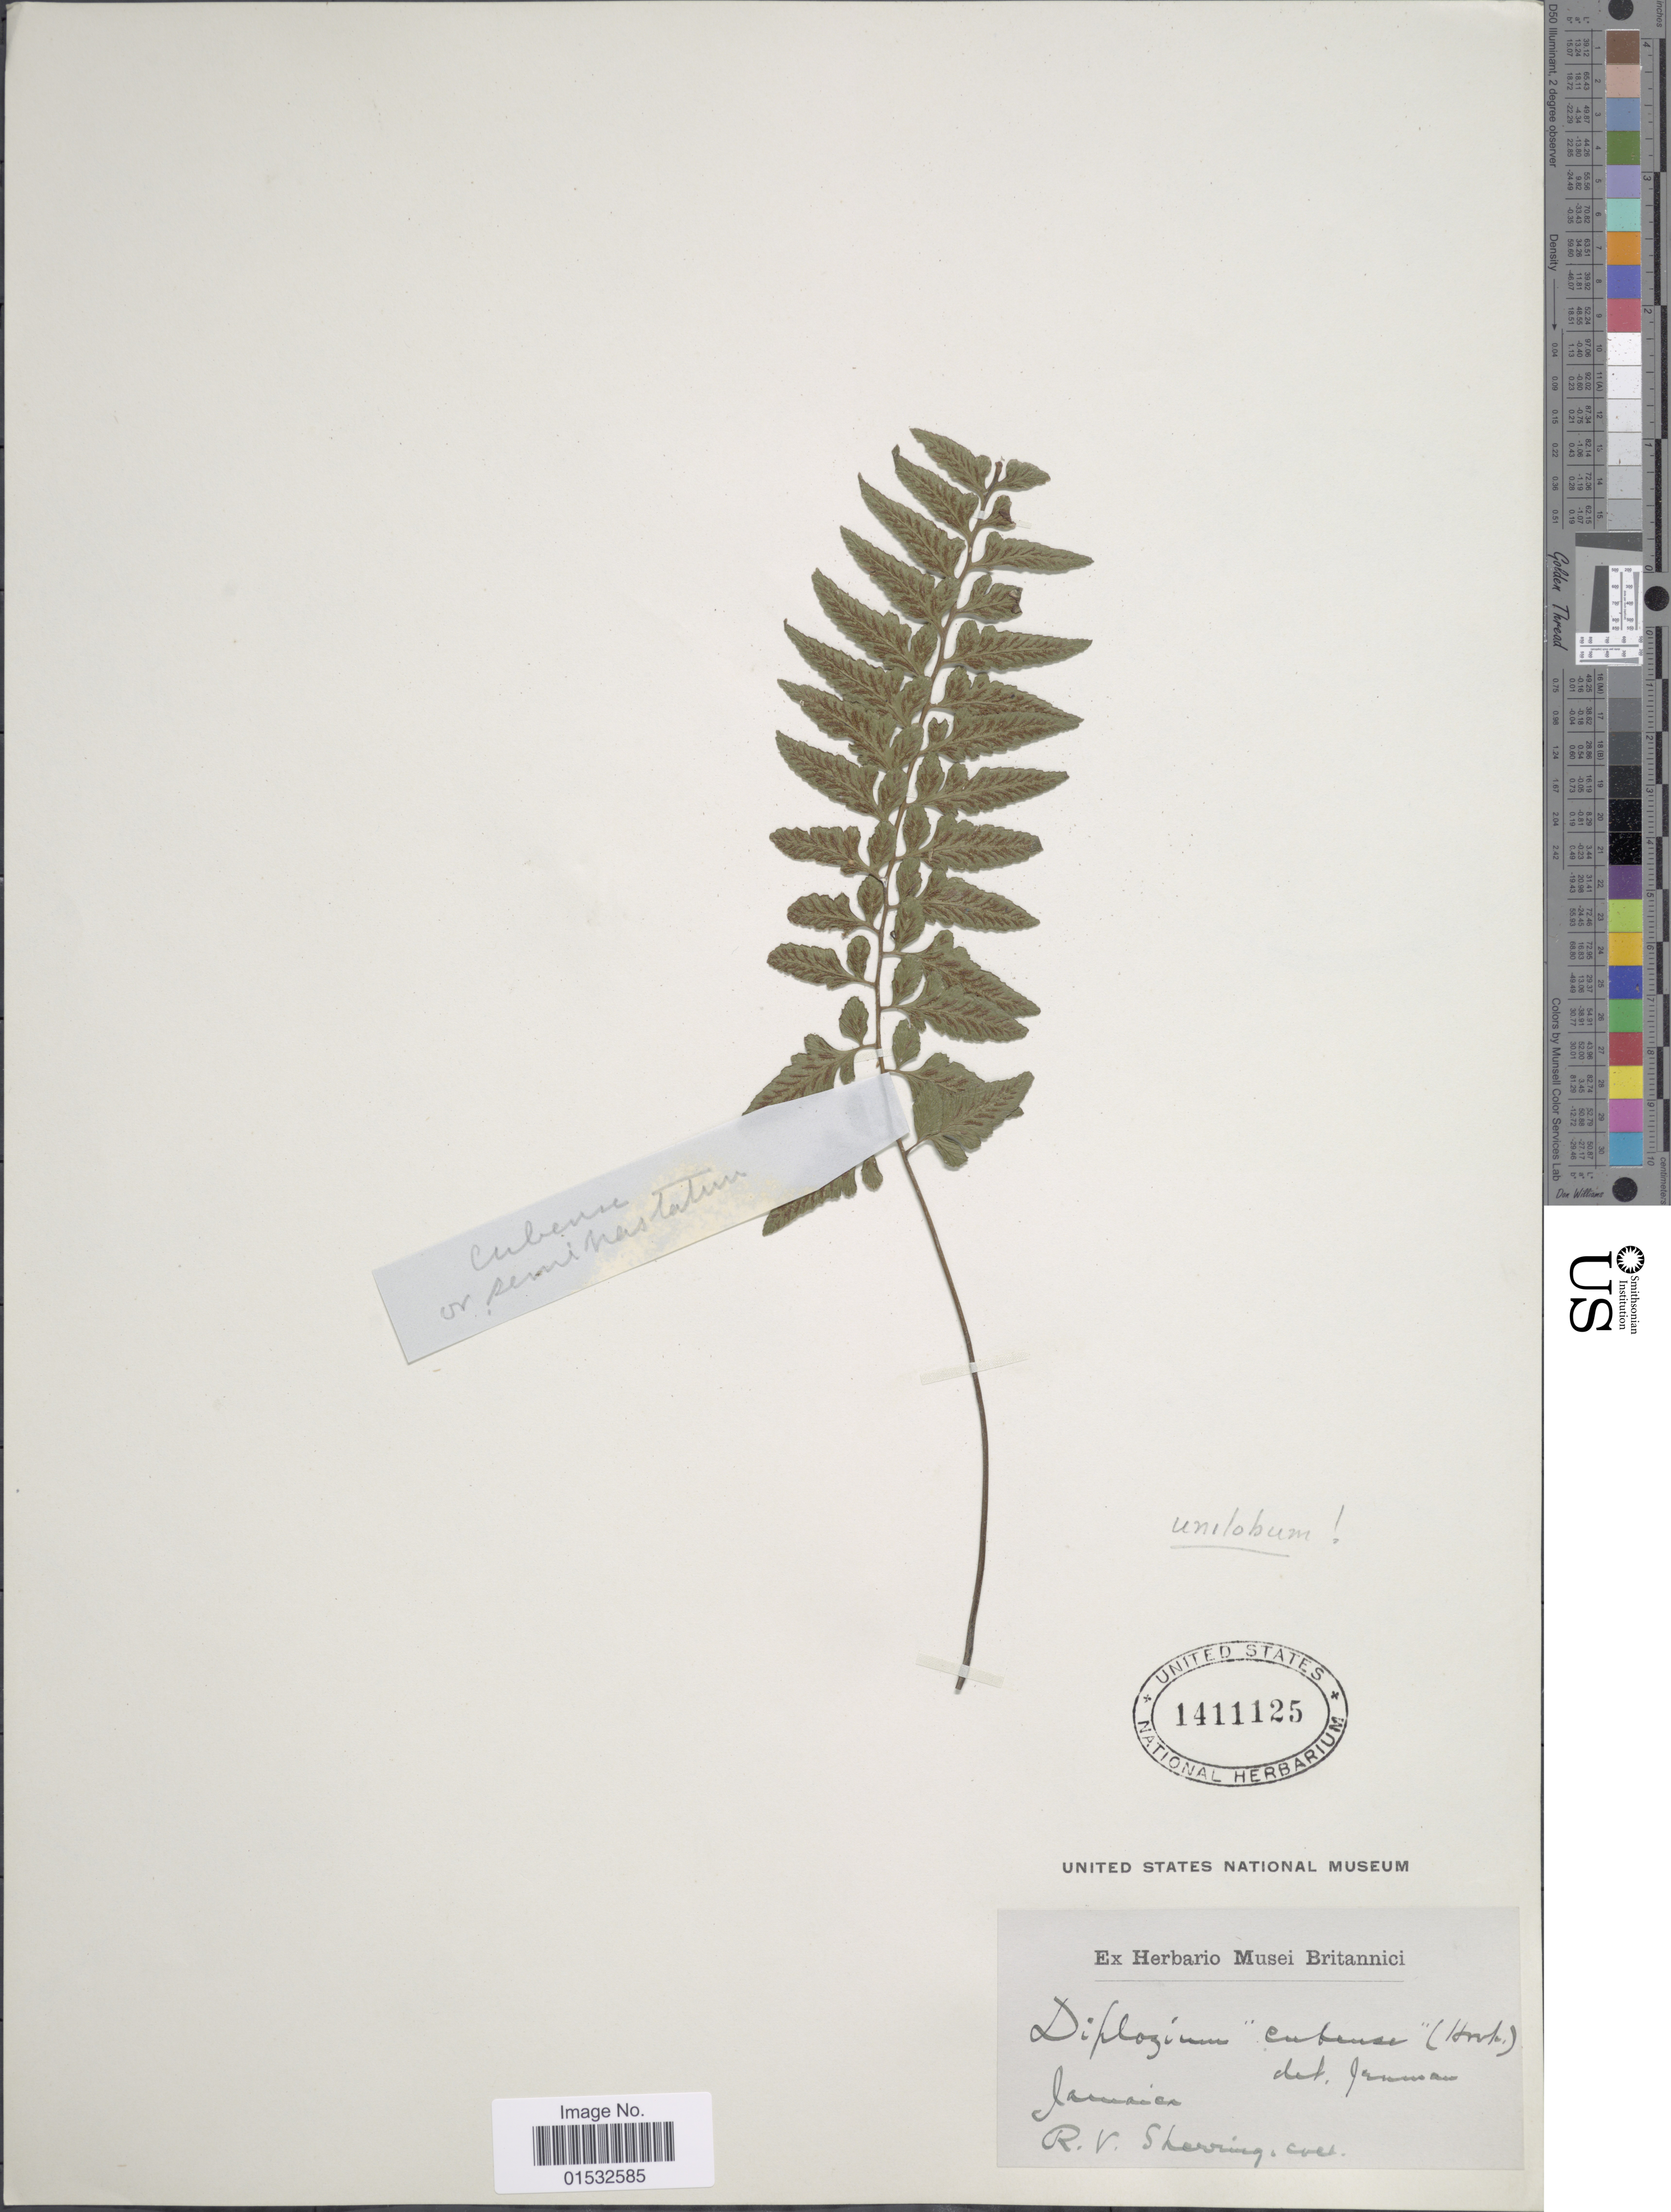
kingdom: Plantae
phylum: Tracheophyta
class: Polypodiopsida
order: Polypodiales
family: Athyriaceae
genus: Diplazium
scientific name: Diplazium unilobum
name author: (Poir.) Hieron.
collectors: R. Sherring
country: Jamaica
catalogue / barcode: US 1411125